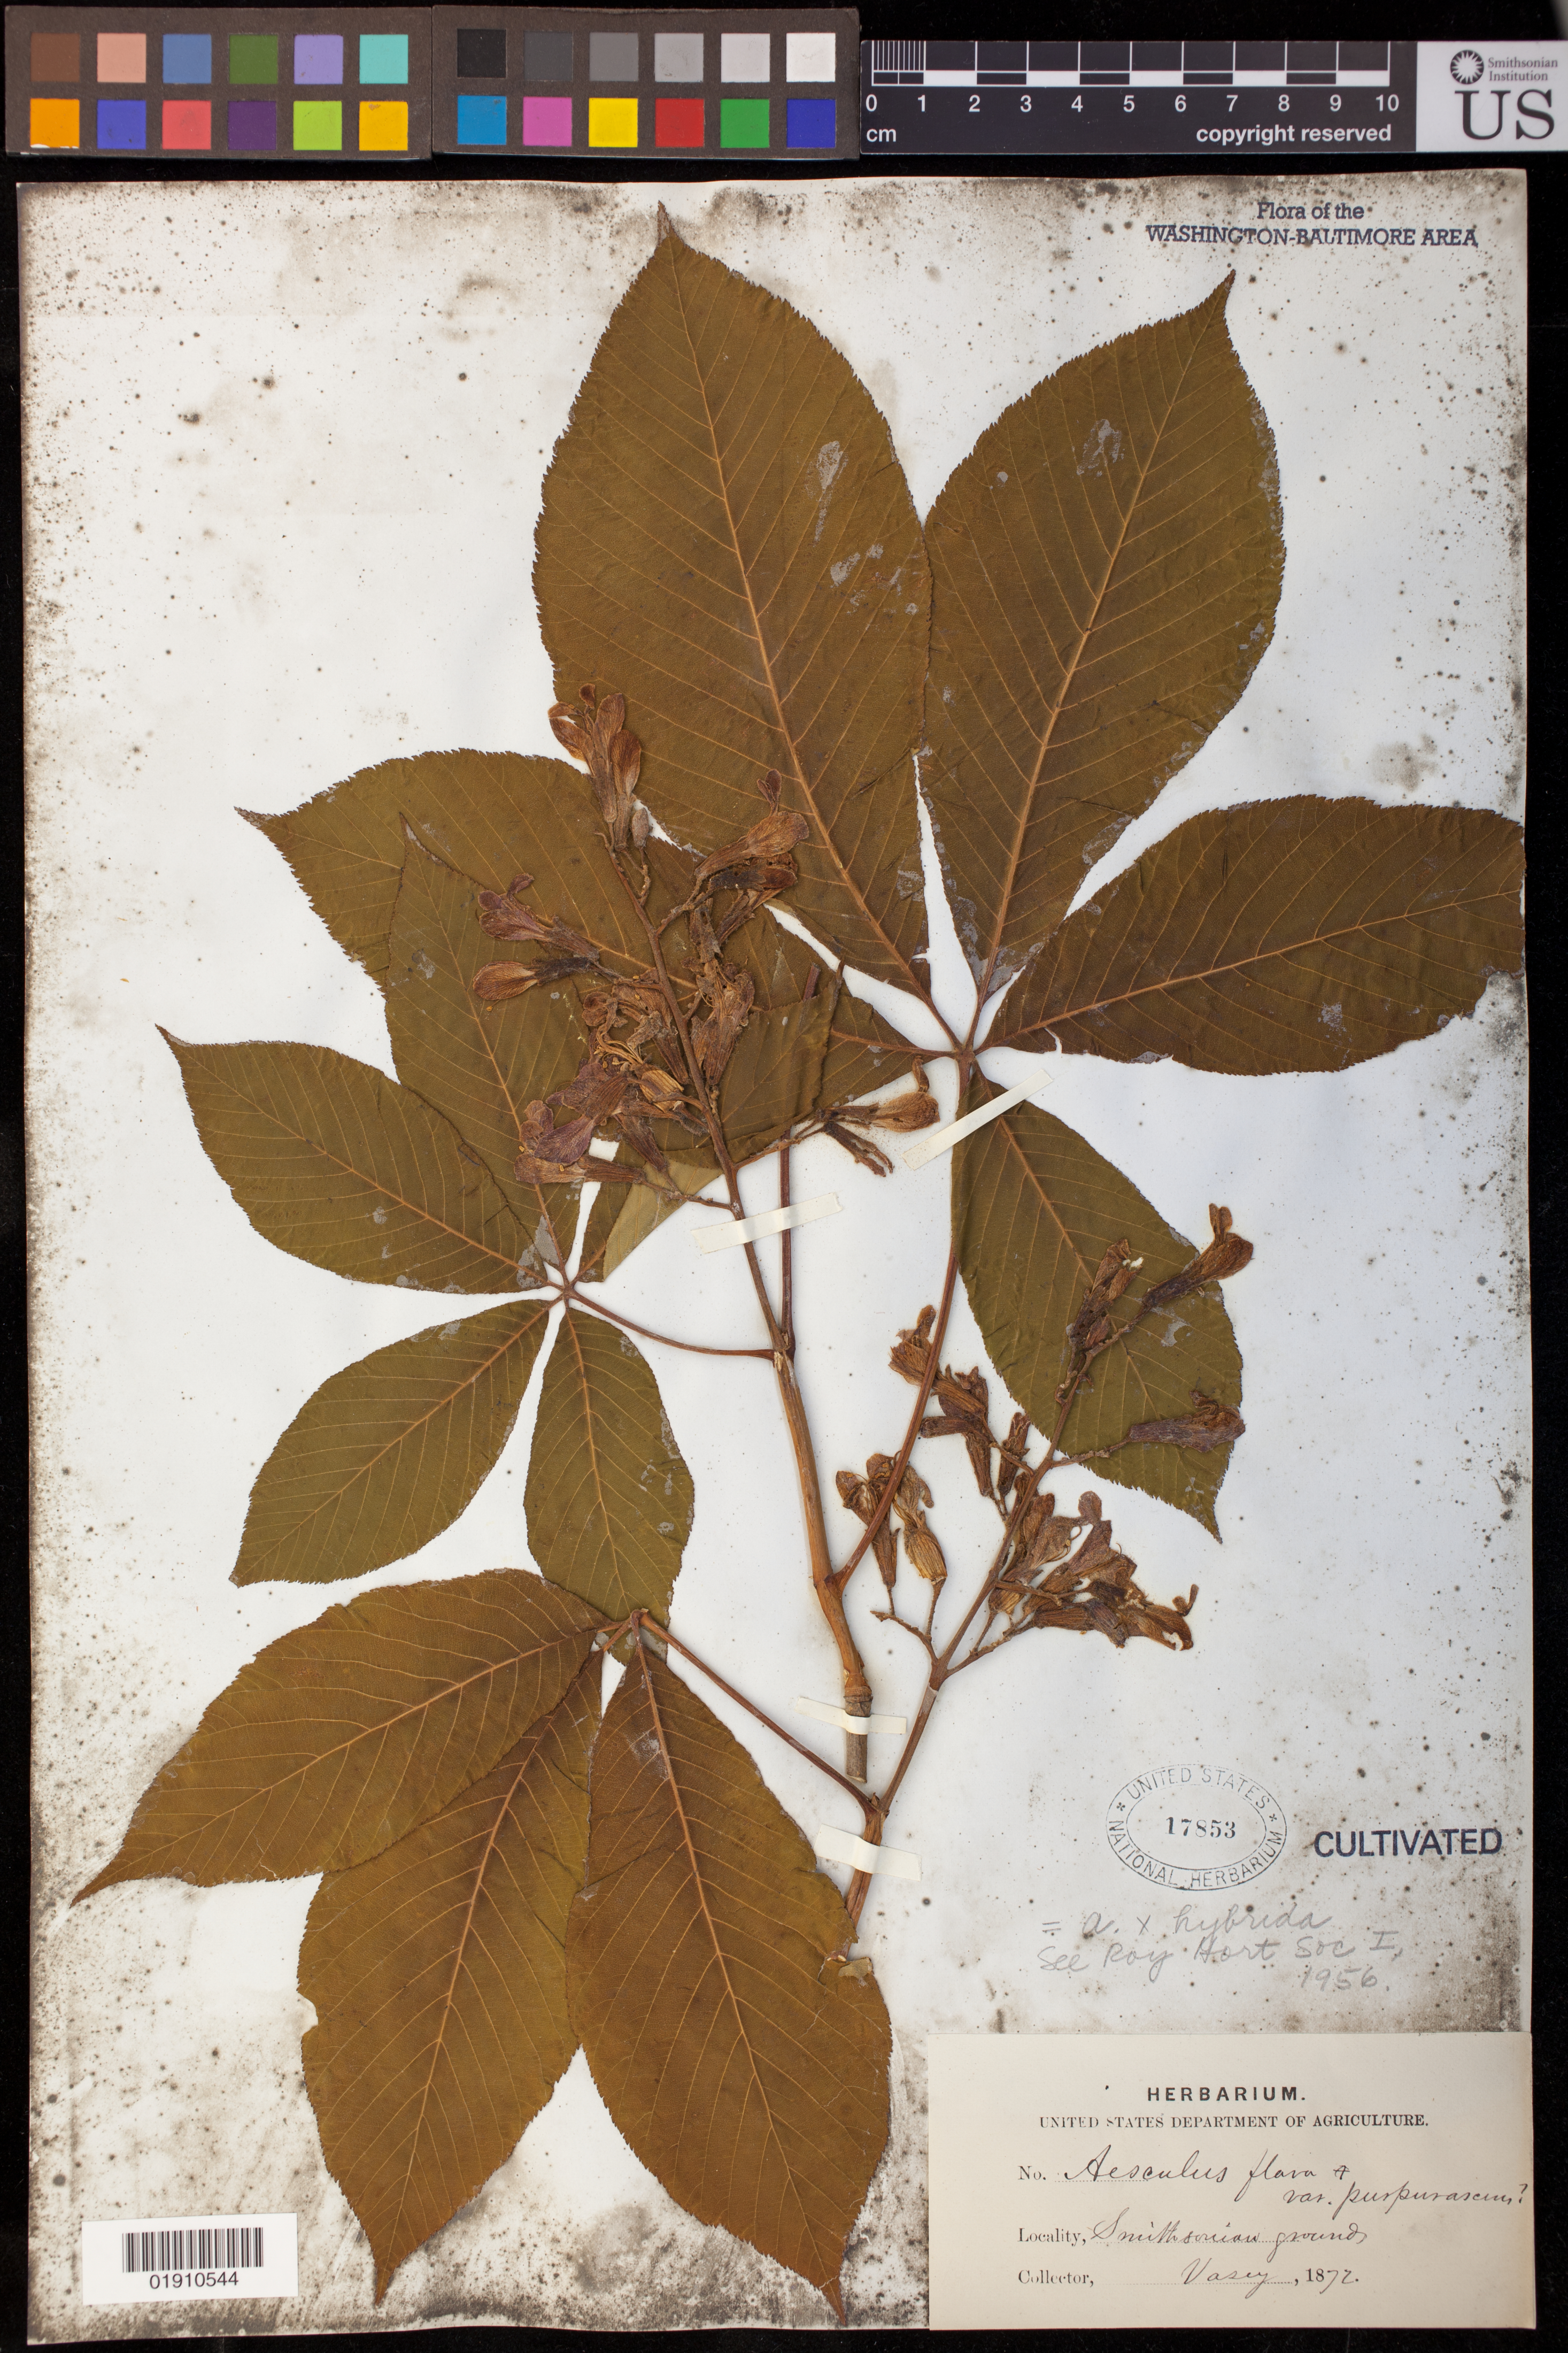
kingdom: Plantae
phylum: Tracheophyta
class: Magnoliopsida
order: Sapindales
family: Sapindaceae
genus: Aesculus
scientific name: Aesculus x hybrida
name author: DC.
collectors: Vasey, --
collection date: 1872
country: United States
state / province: District of Columbia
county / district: Washington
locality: Smithsonian grounds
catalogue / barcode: US 17853